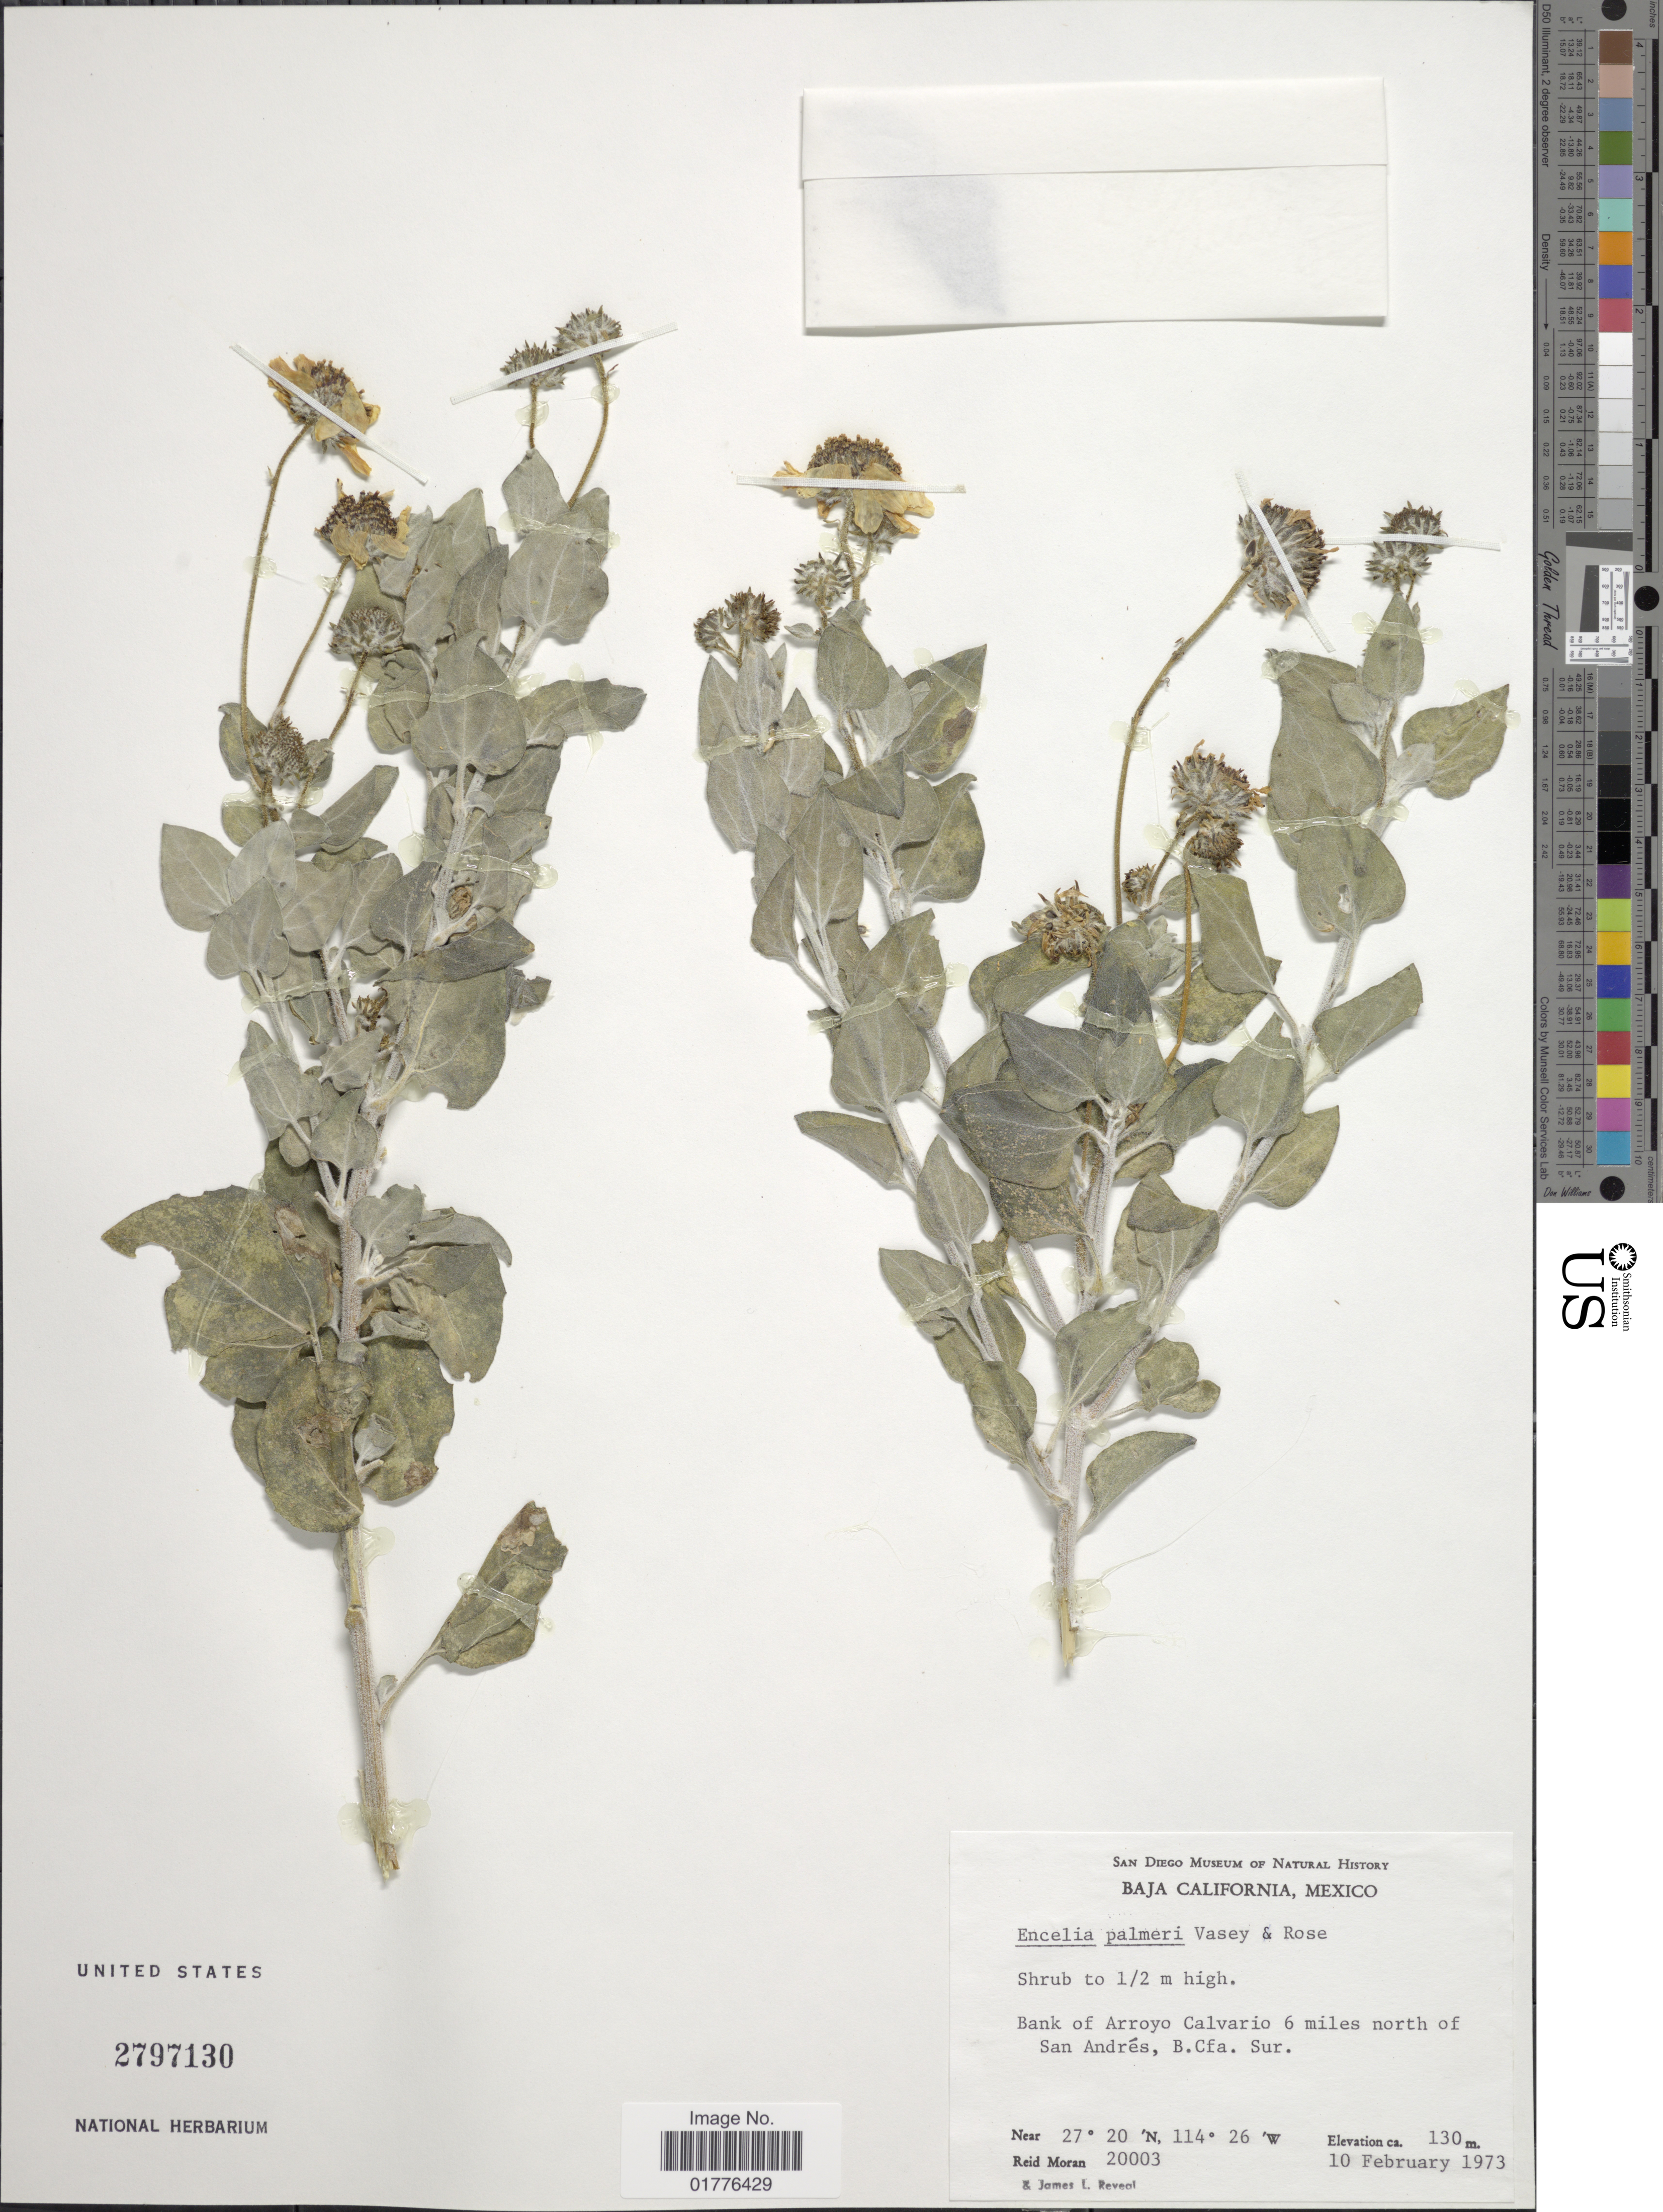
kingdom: Plantae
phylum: Tracheophyta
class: Magnoliopsida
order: Asterales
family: Asteraceae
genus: Encelia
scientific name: Encelia palmeri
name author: Vasey & Rose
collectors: R. V. Moran & J. L. Reveal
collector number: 20003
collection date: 1973-02-10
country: Mexico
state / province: Baja California Sur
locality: Bank of Arroyo Calvario 6 miles north of San Andrés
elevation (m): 130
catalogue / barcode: US 2797130